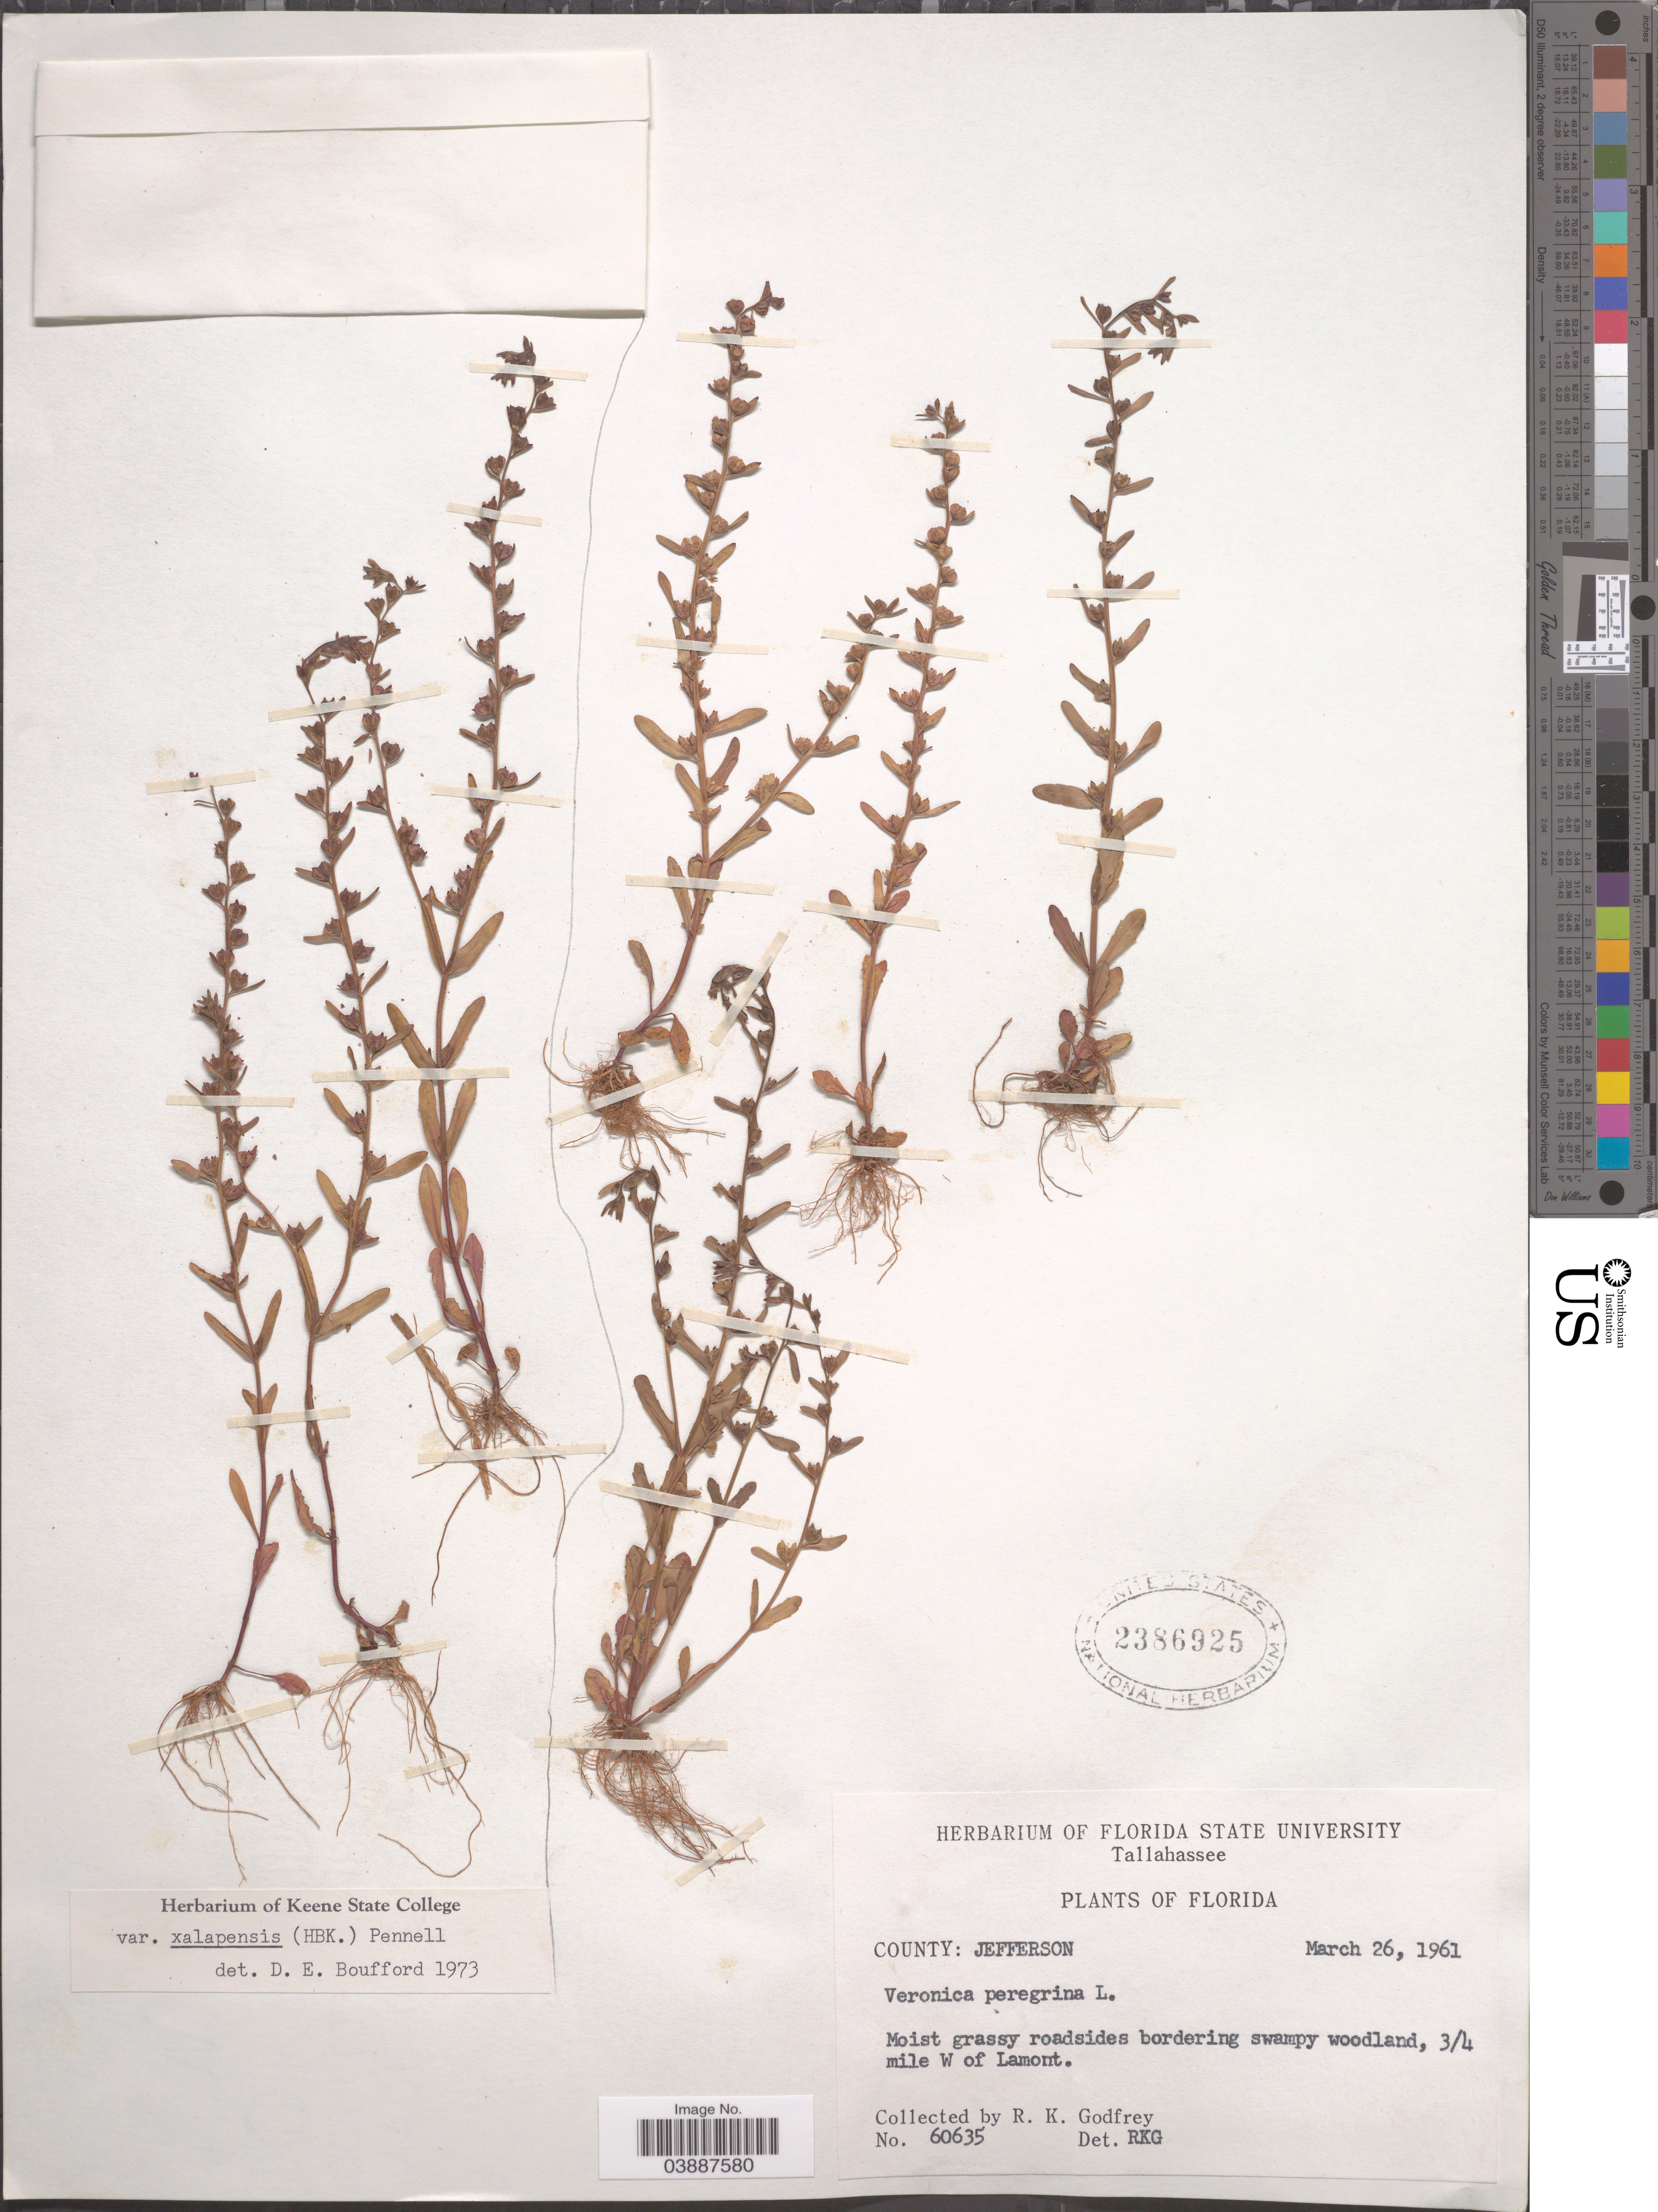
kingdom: Plantae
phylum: Tracheophyta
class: Magnoliopsida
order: Lamiales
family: Plantaginaceae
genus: Veronica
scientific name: Veronica peregrina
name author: L.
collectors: R. K. Godfrey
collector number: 60635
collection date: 1961-03-26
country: United States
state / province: Florida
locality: County: Jefferson. Moist grassy roadsides bordering swampy woodland, 3/4 mile W of Lamont.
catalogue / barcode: US 2386925